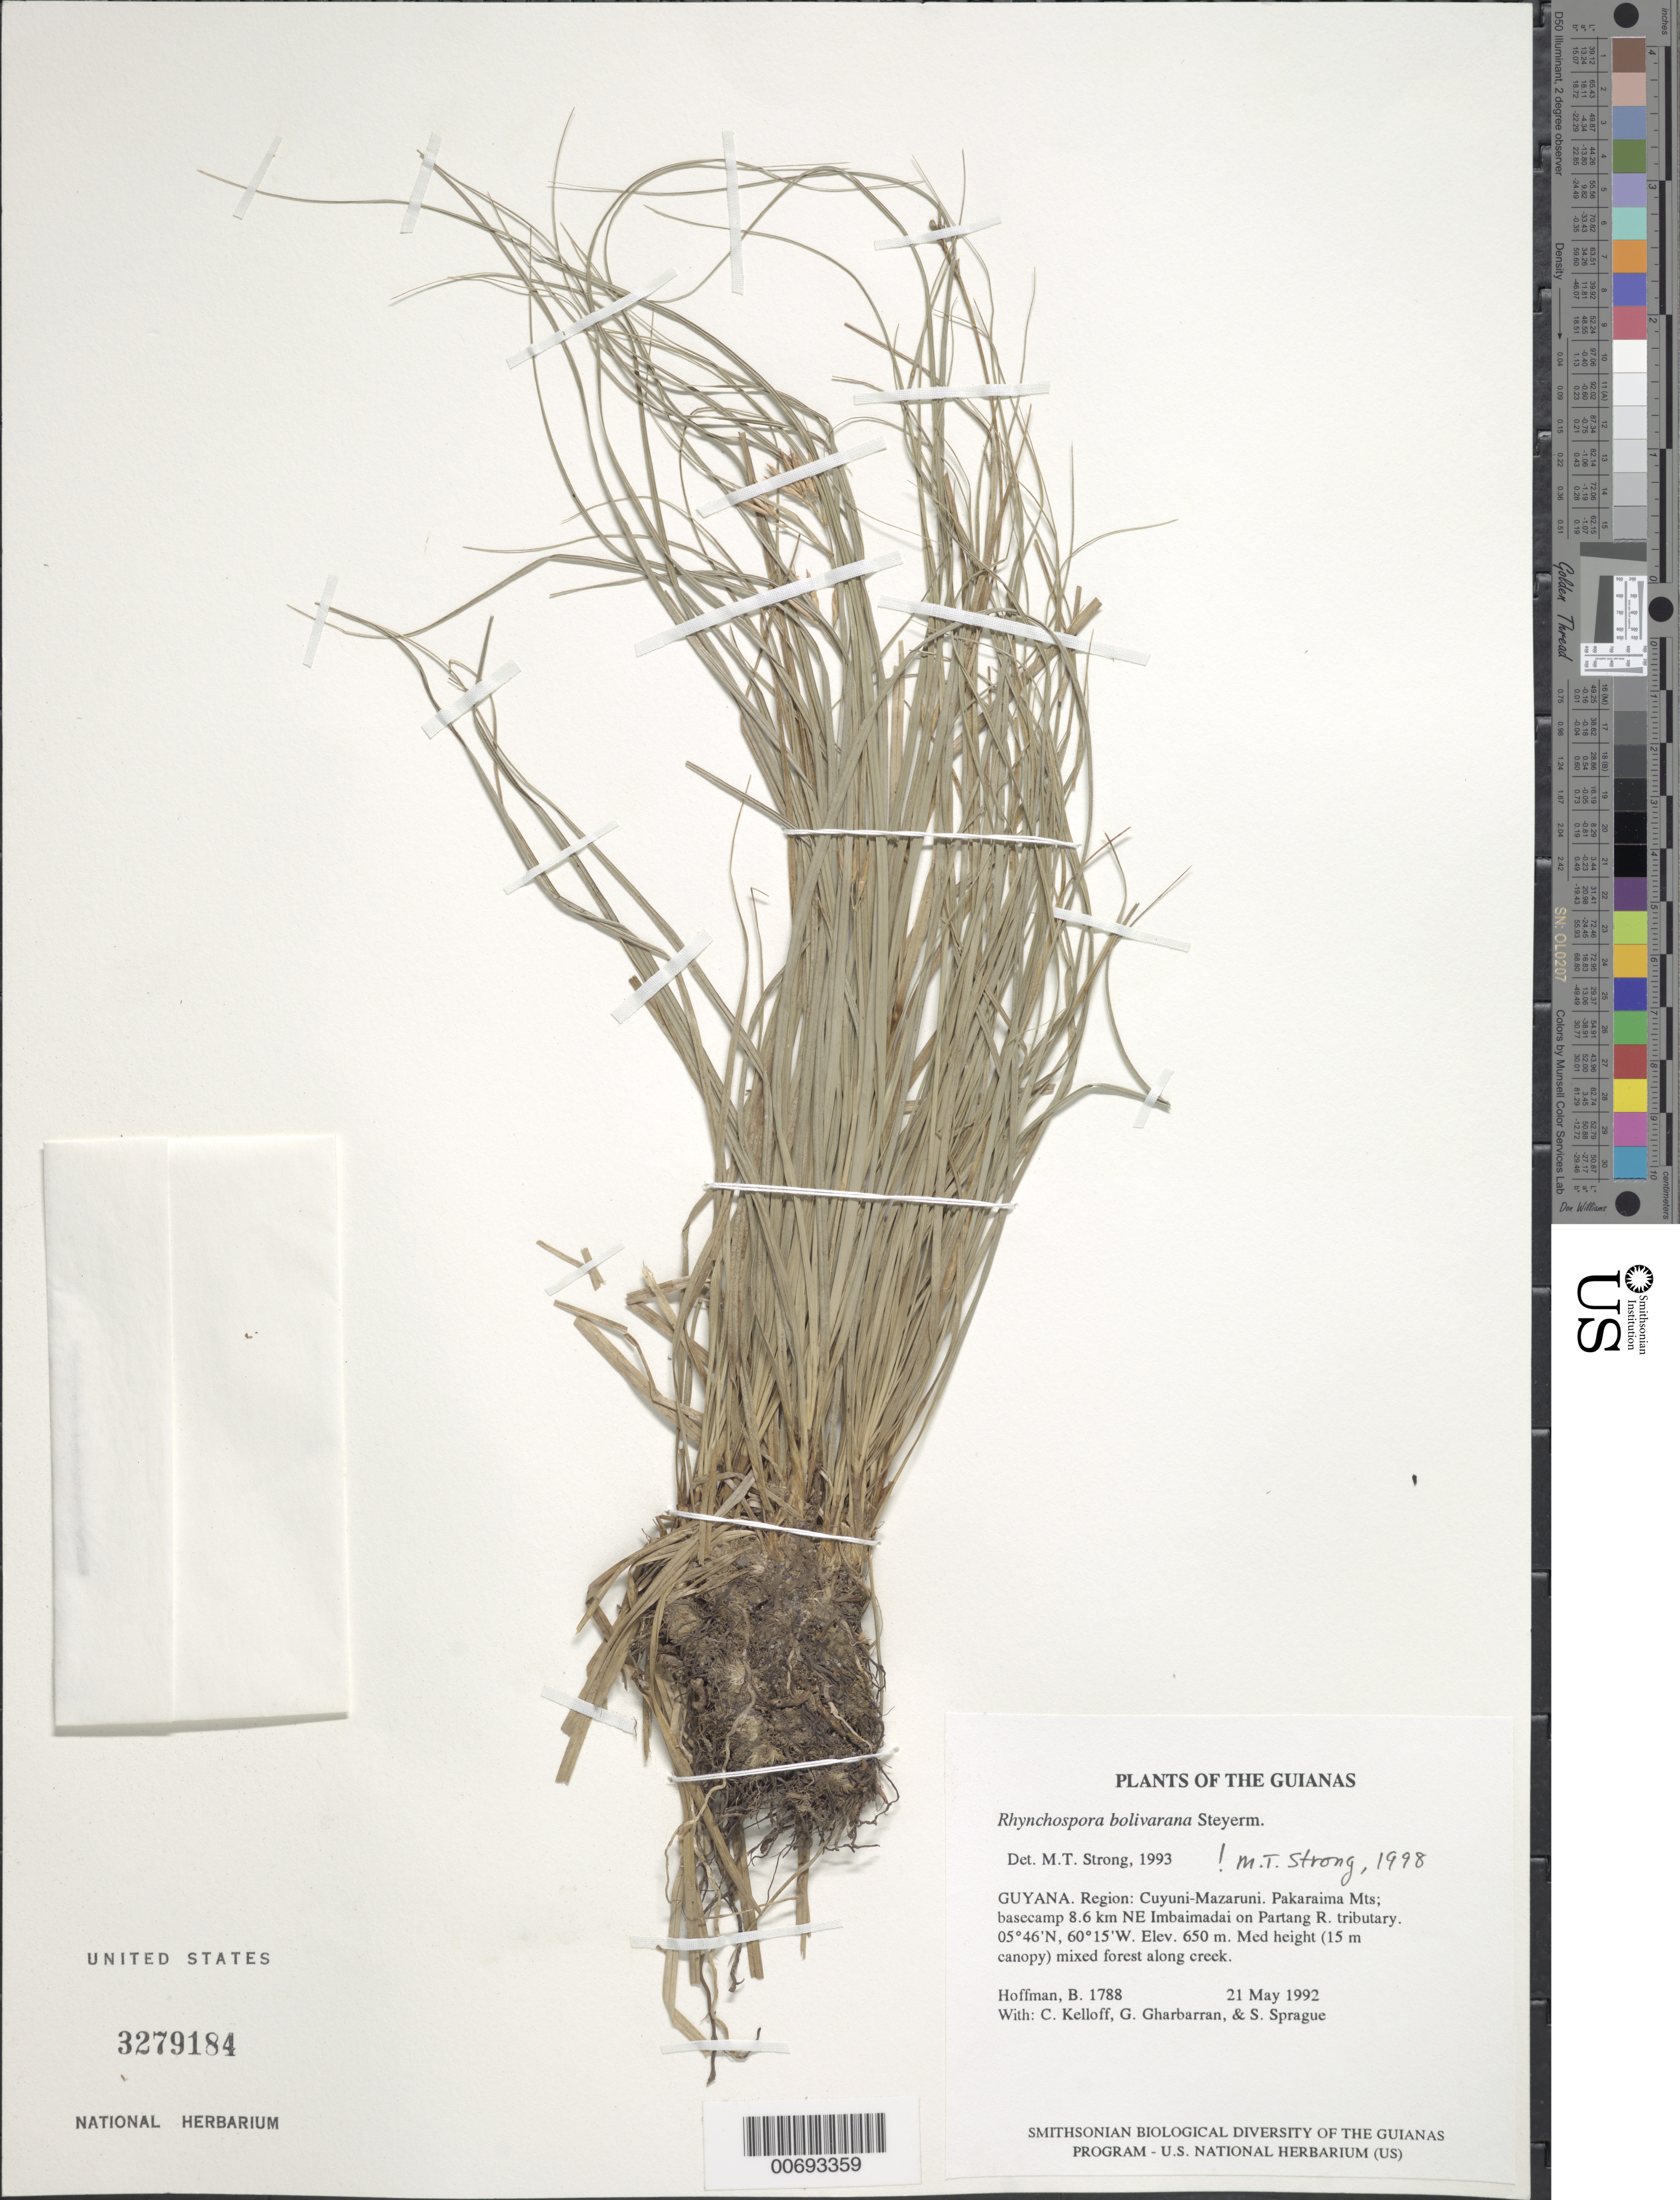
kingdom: Plantae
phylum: Tracheophyta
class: Liliopsida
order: Poales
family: Cyperaceae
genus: Rhynchospora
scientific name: Rhynchospora bolivarana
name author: Steyerm.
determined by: Strong, M. T., (US), Smithsonian Institution - National Museum of Natural History (UNITED STATES)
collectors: B. Hoffman, C. L. Kelloff, G. Gharbarran & S. Sprague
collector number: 1788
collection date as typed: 21 May 1992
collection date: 1992-05-21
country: Guyana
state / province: Cuyuni-Mazaruni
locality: Pakaraima Mts; basecamp 8.6 km NE Imbaimadai on Partang River tributary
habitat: Med height (15 m canopy) mixed forest along creek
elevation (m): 650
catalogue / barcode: US 3279184